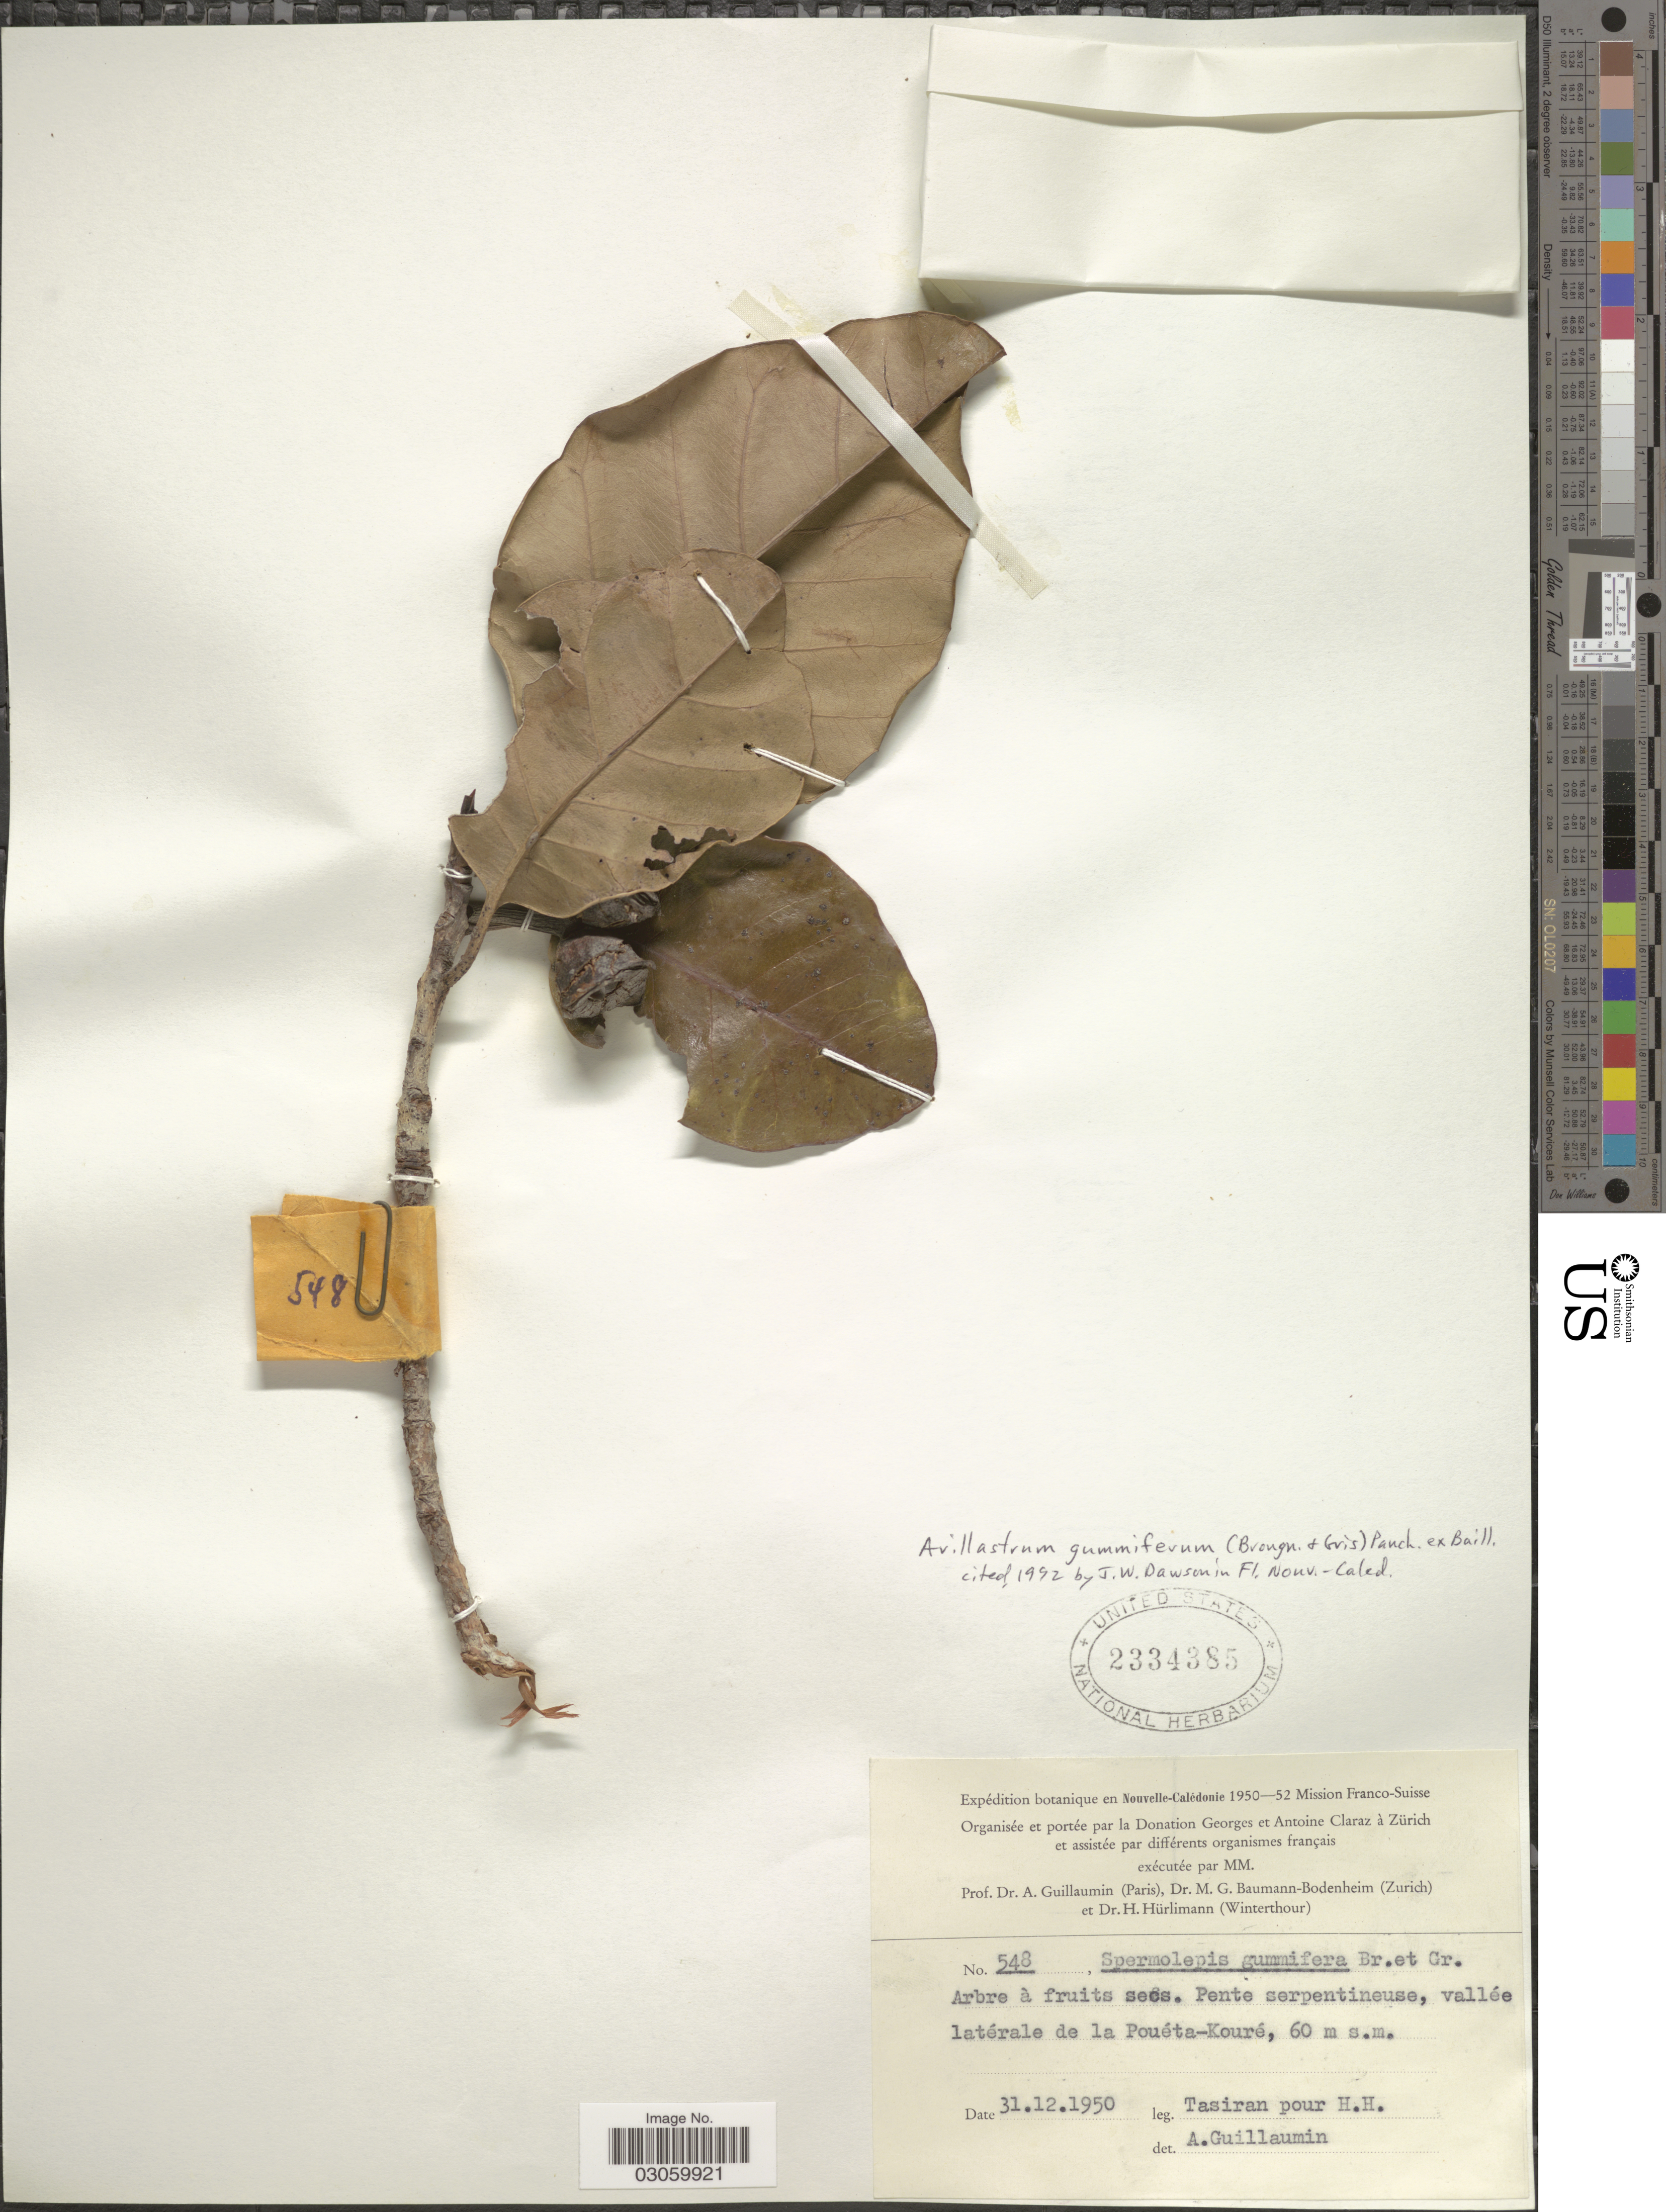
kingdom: Plantae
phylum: Tracheophyta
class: Magnoliopsida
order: Myrtales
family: Myrtaceae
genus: Arillastrum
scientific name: Arillastrum gummiferum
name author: (Brongn. & Gris) Pancher ex Baill.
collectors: Tasiran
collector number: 548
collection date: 1950-12-31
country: New Caledonia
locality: Vallée latérale de la Pouéta-Kouré.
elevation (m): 60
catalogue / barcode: US 2334385